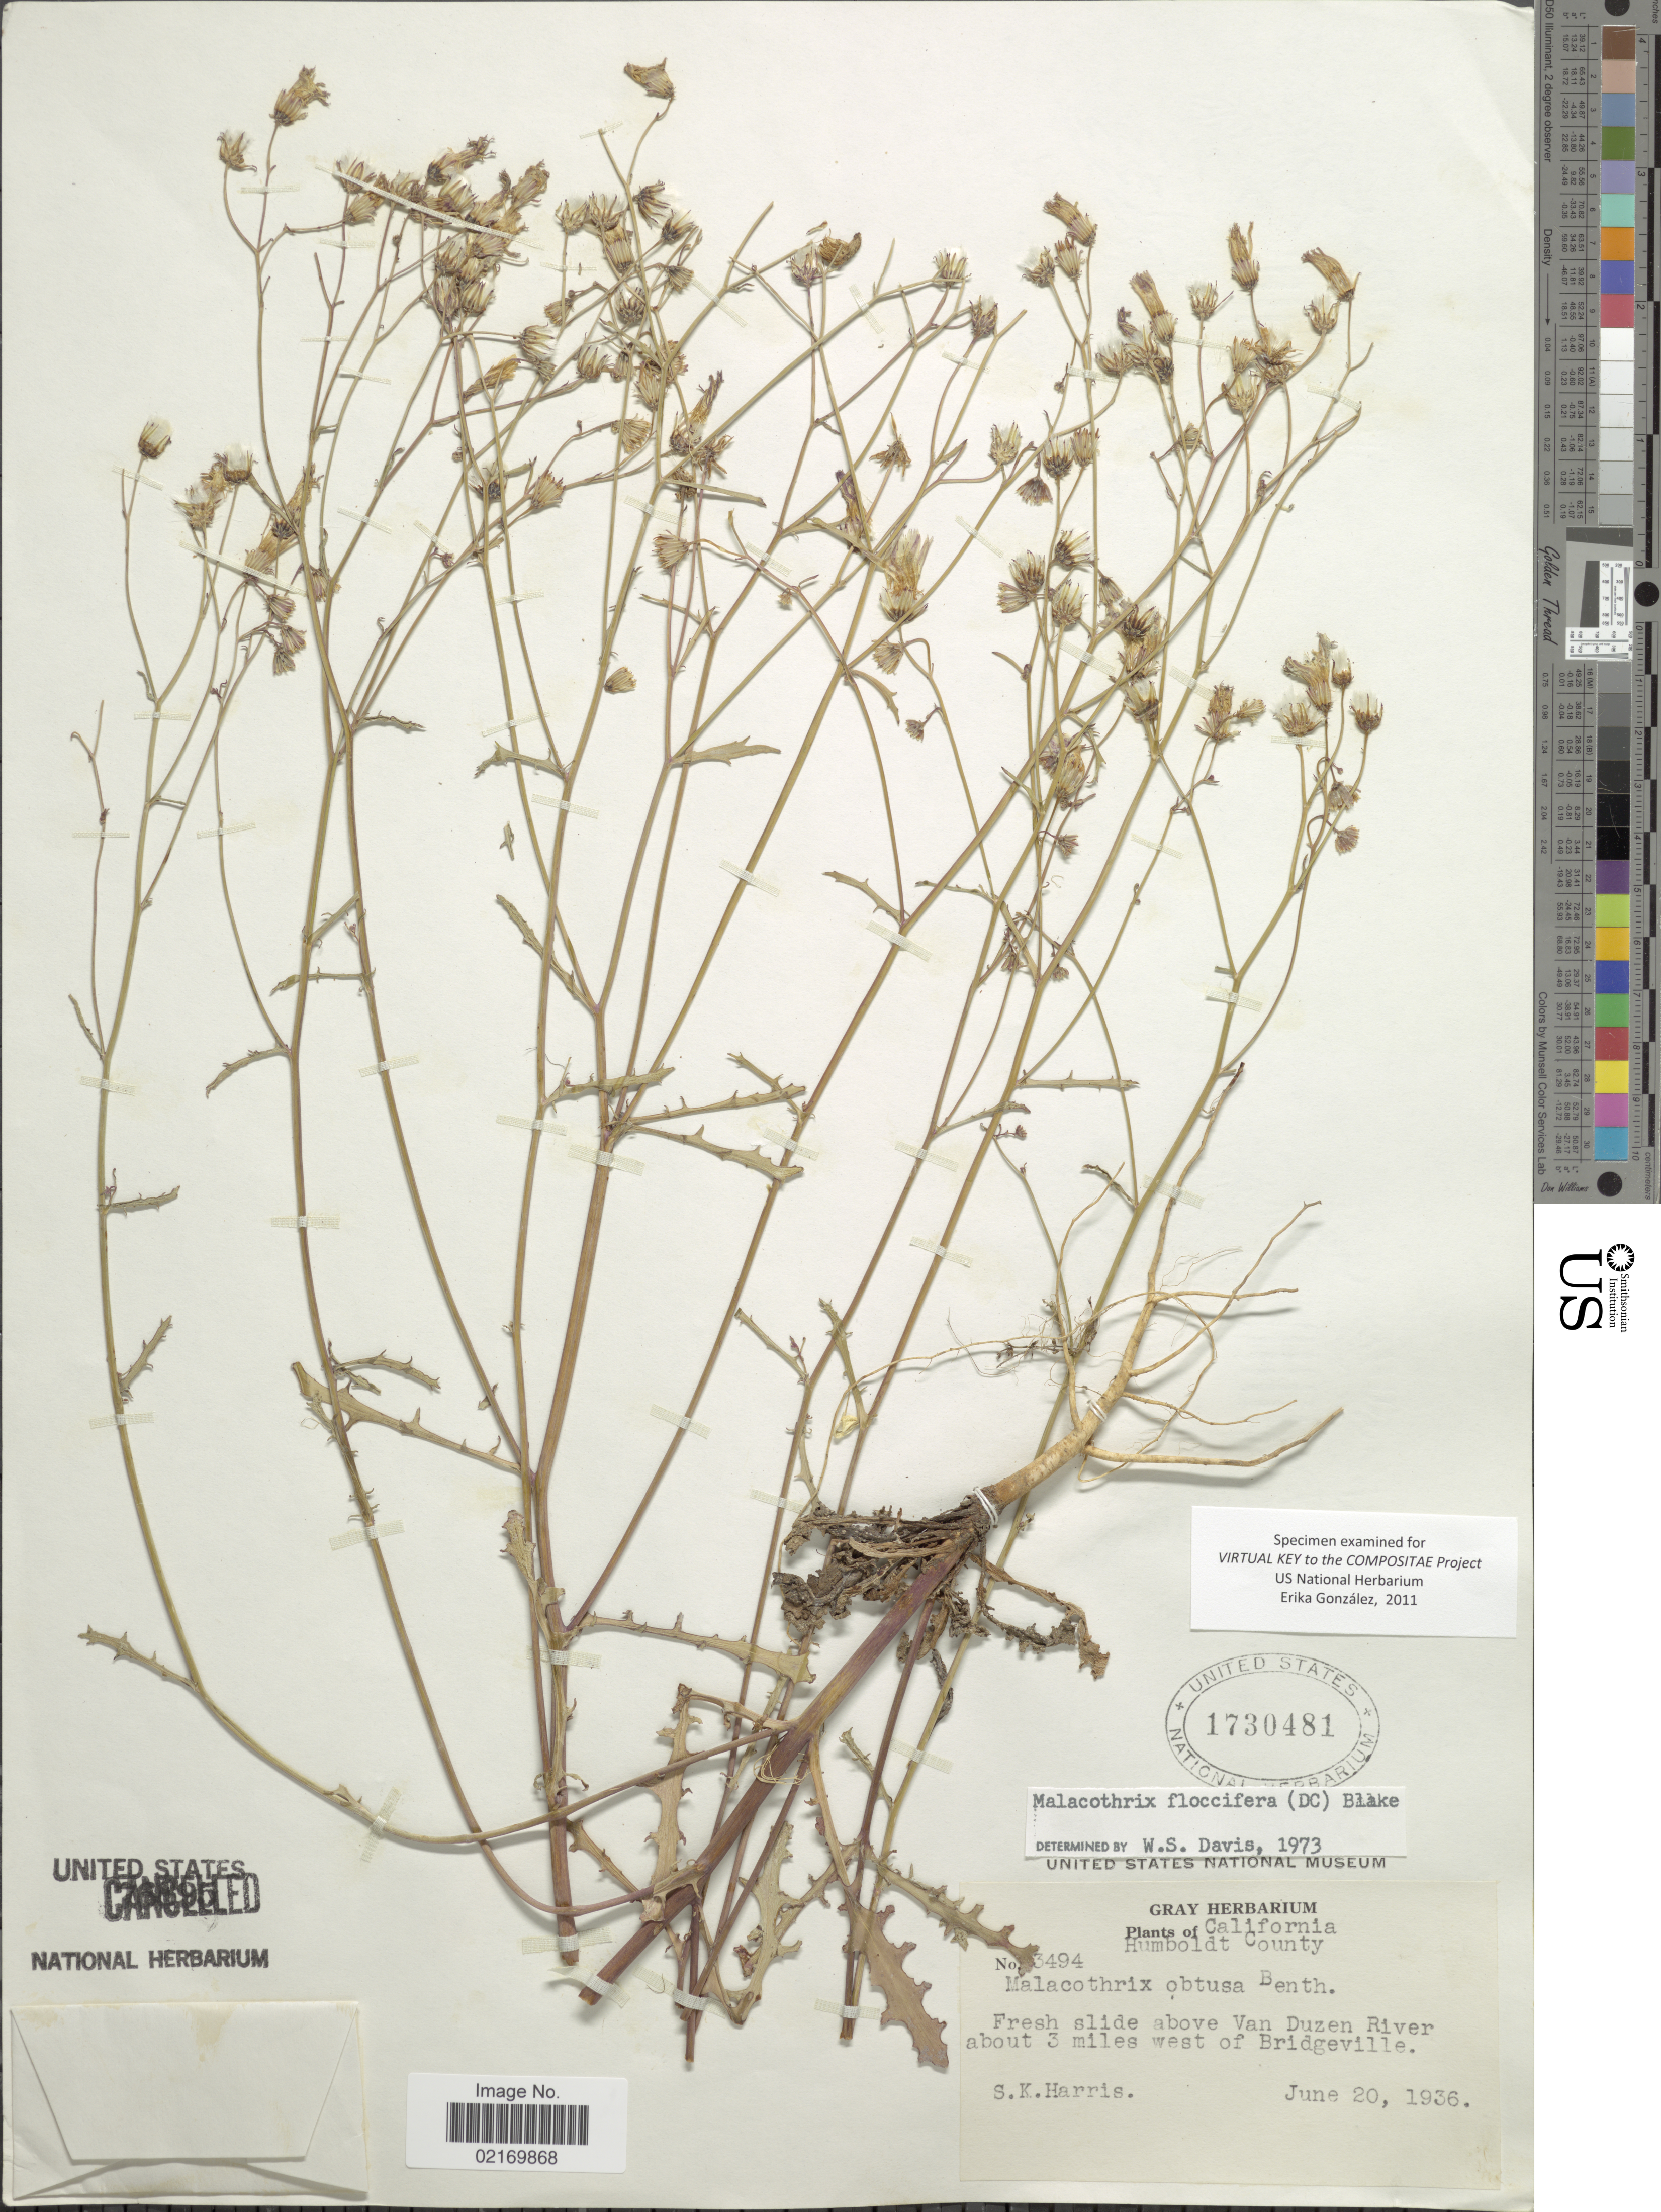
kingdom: Plantae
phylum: Tracheophyta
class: Magnoliopsida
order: Asterales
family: Asteraceae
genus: Malacothrix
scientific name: Malacothrix floccifera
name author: (DC.) S.F. Blake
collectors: S. K. Harris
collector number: !3494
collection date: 1936-06-20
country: United States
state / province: California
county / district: Humboldt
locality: Humboldt County, above Van Duzen River about 3 miles west of Bridgeville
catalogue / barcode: US 1730481